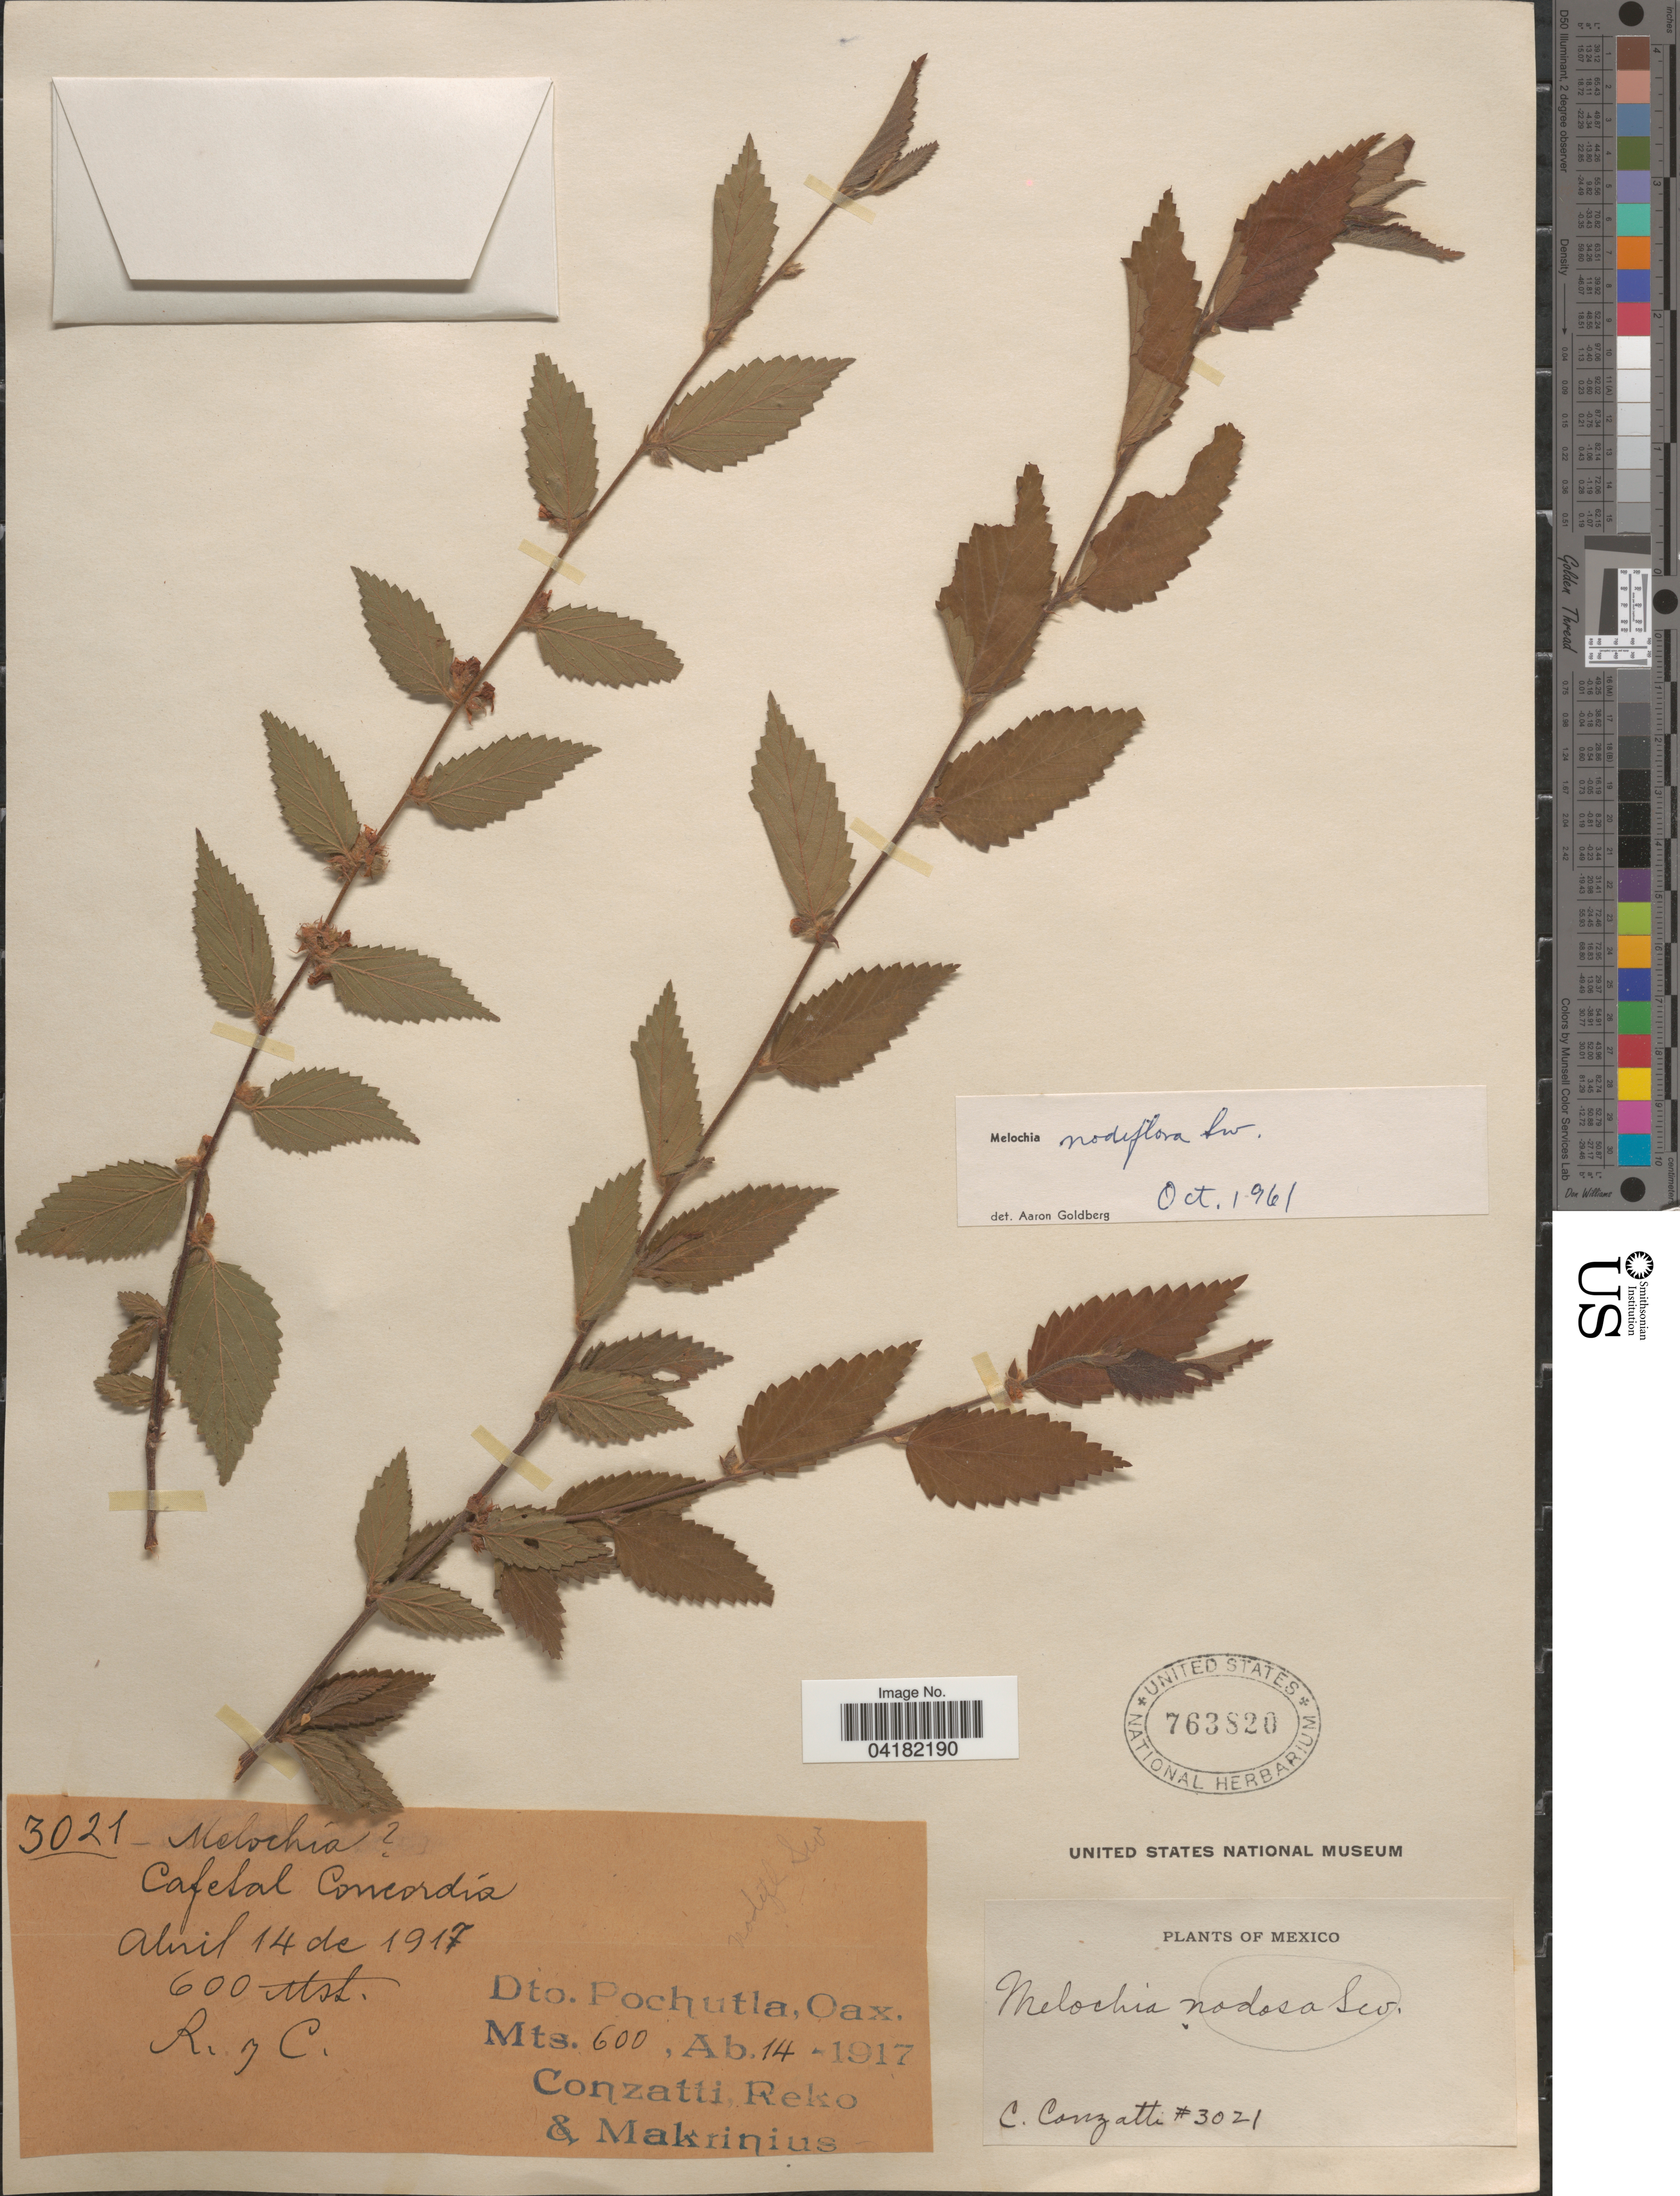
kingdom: Plantae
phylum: Tracheophyta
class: Magnoliopsida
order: Malvales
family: Malvaceae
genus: Melochia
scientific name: Melochia nodiflora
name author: Sw.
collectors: C. Conzatti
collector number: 3021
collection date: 1917-04-14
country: Mexico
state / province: Oaxaca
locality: Dto. Pochutla. Oax. Cafetal Concordia.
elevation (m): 600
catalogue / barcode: US 763820